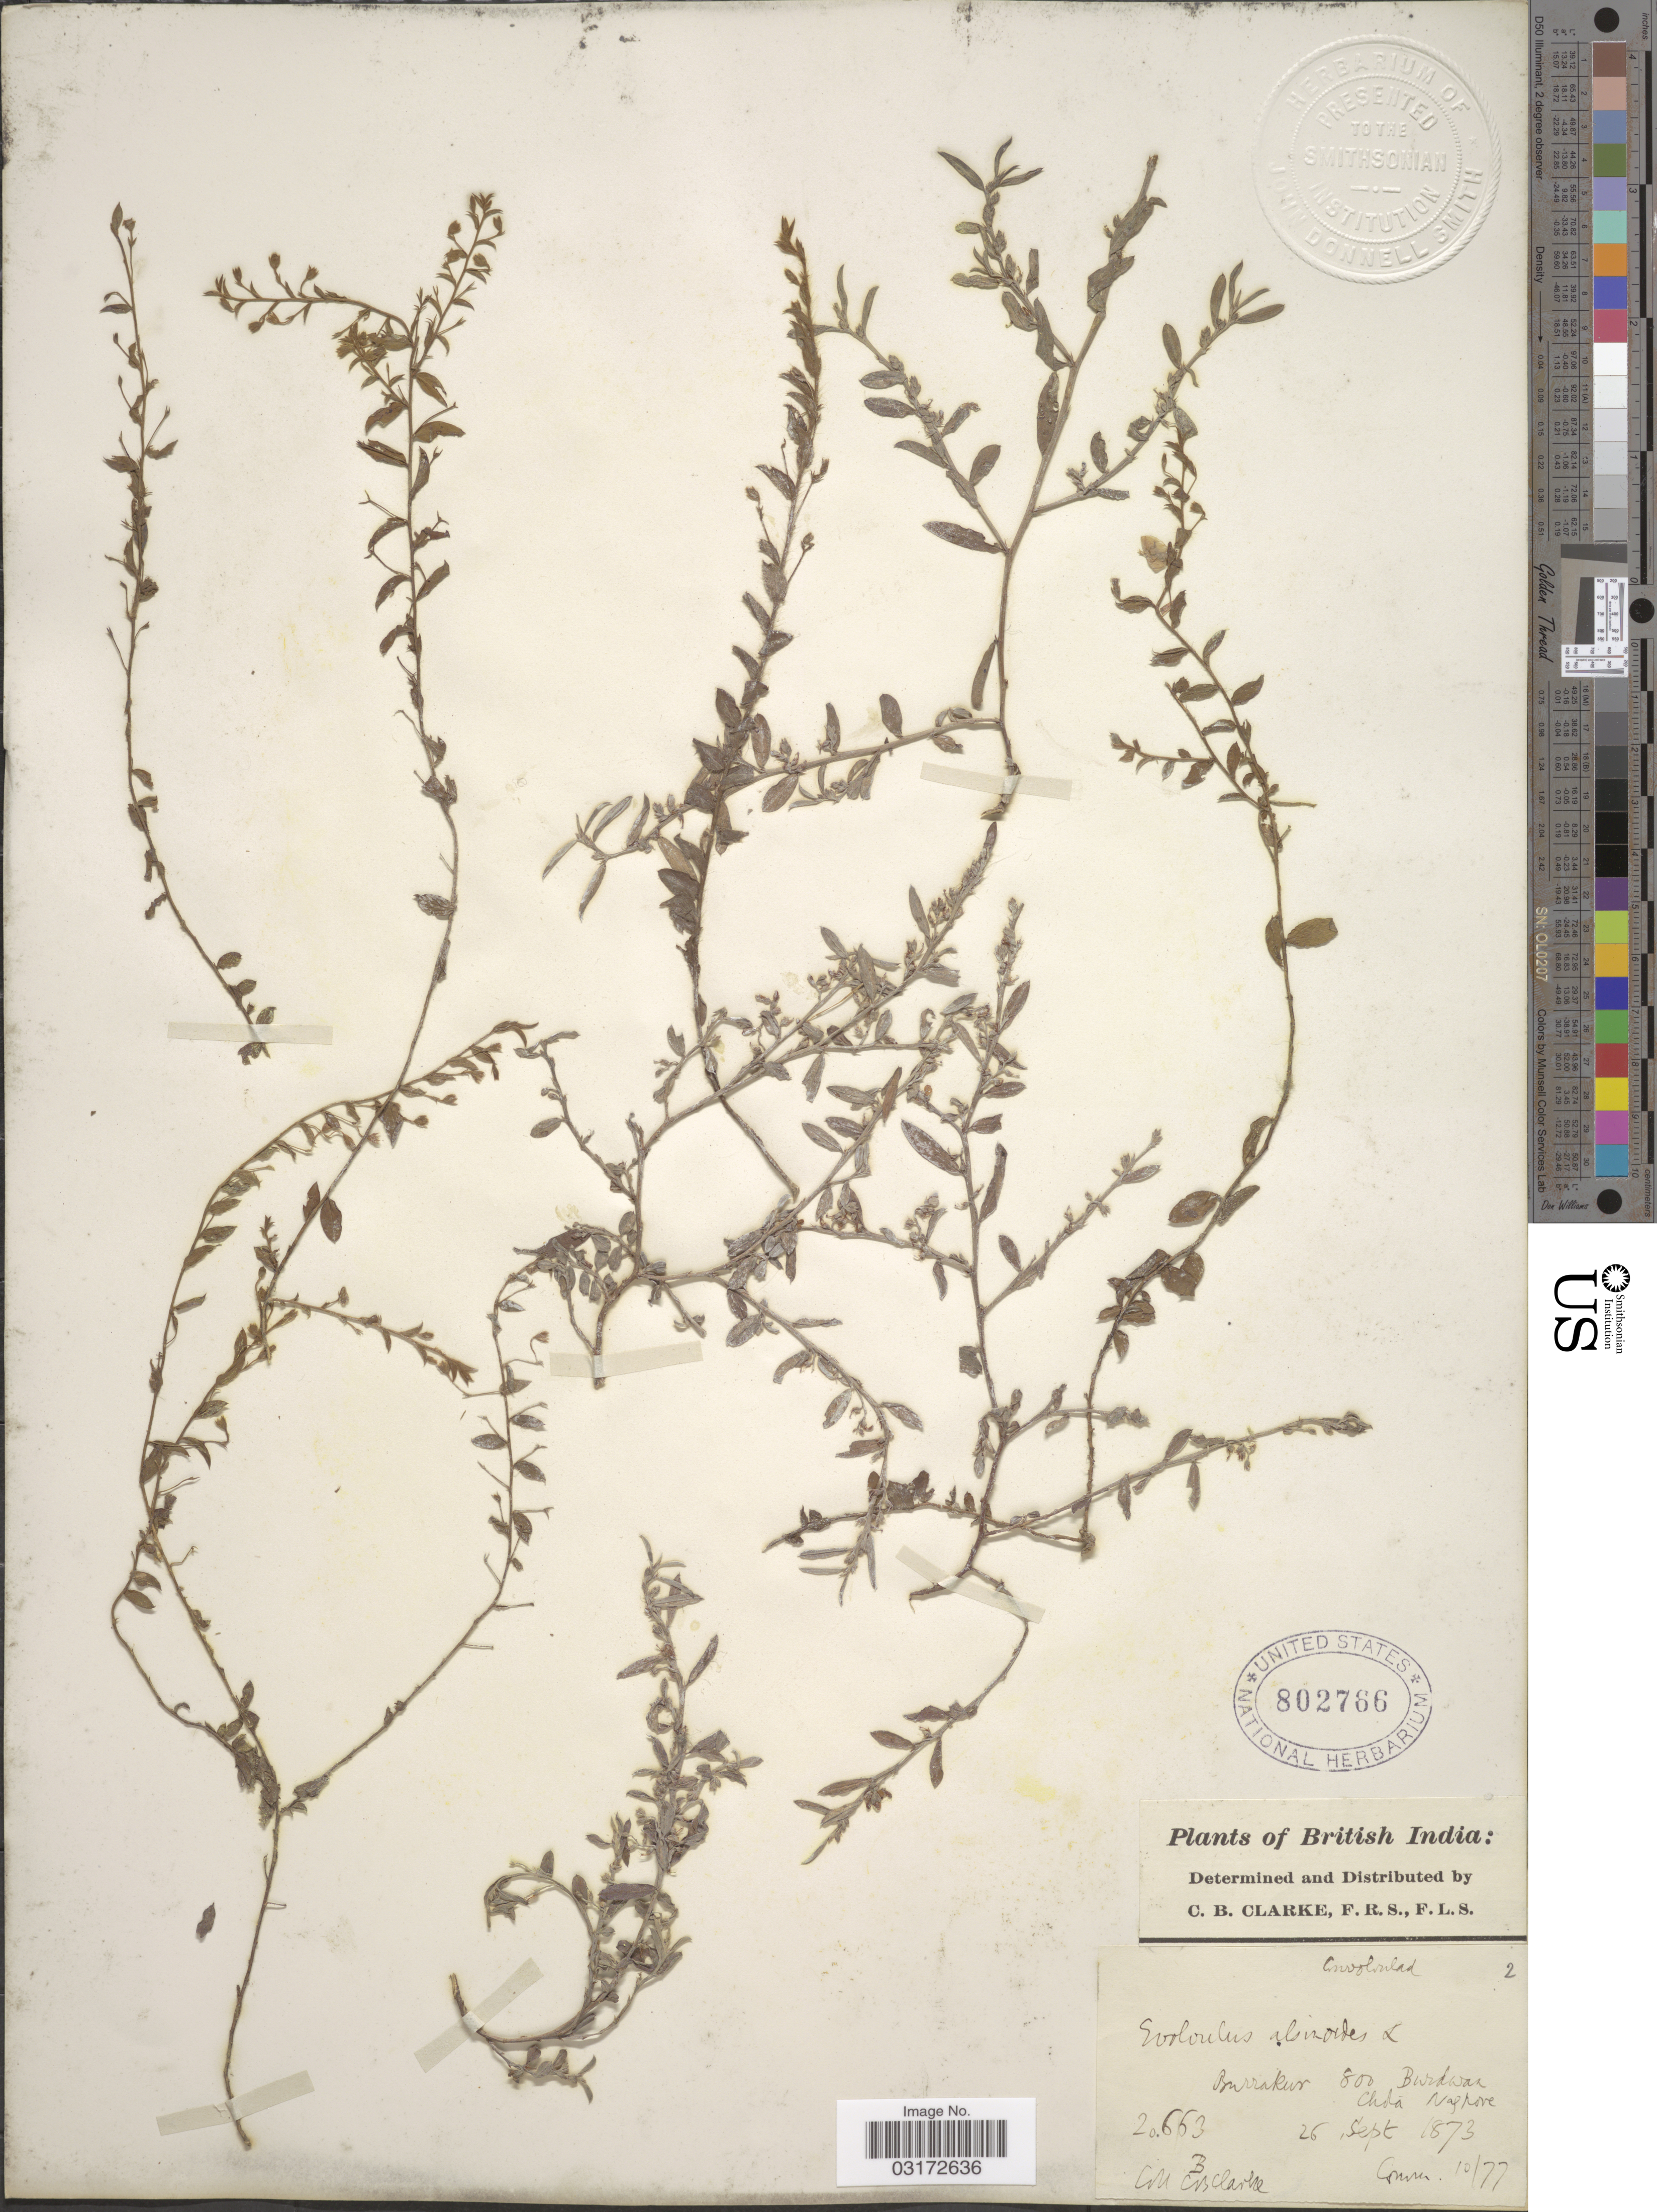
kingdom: Plantae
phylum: Tracheophyta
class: Magnoliopsida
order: Solanales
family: Convolvulaceae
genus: Evolvulus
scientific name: Evolvulus alsinoides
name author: (L.) L.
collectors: C. B. Clarke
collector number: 20663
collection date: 1873-09-26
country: India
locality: British India. Burrakur, Bardwar, Chota Nagpore.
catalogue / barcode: US 802766